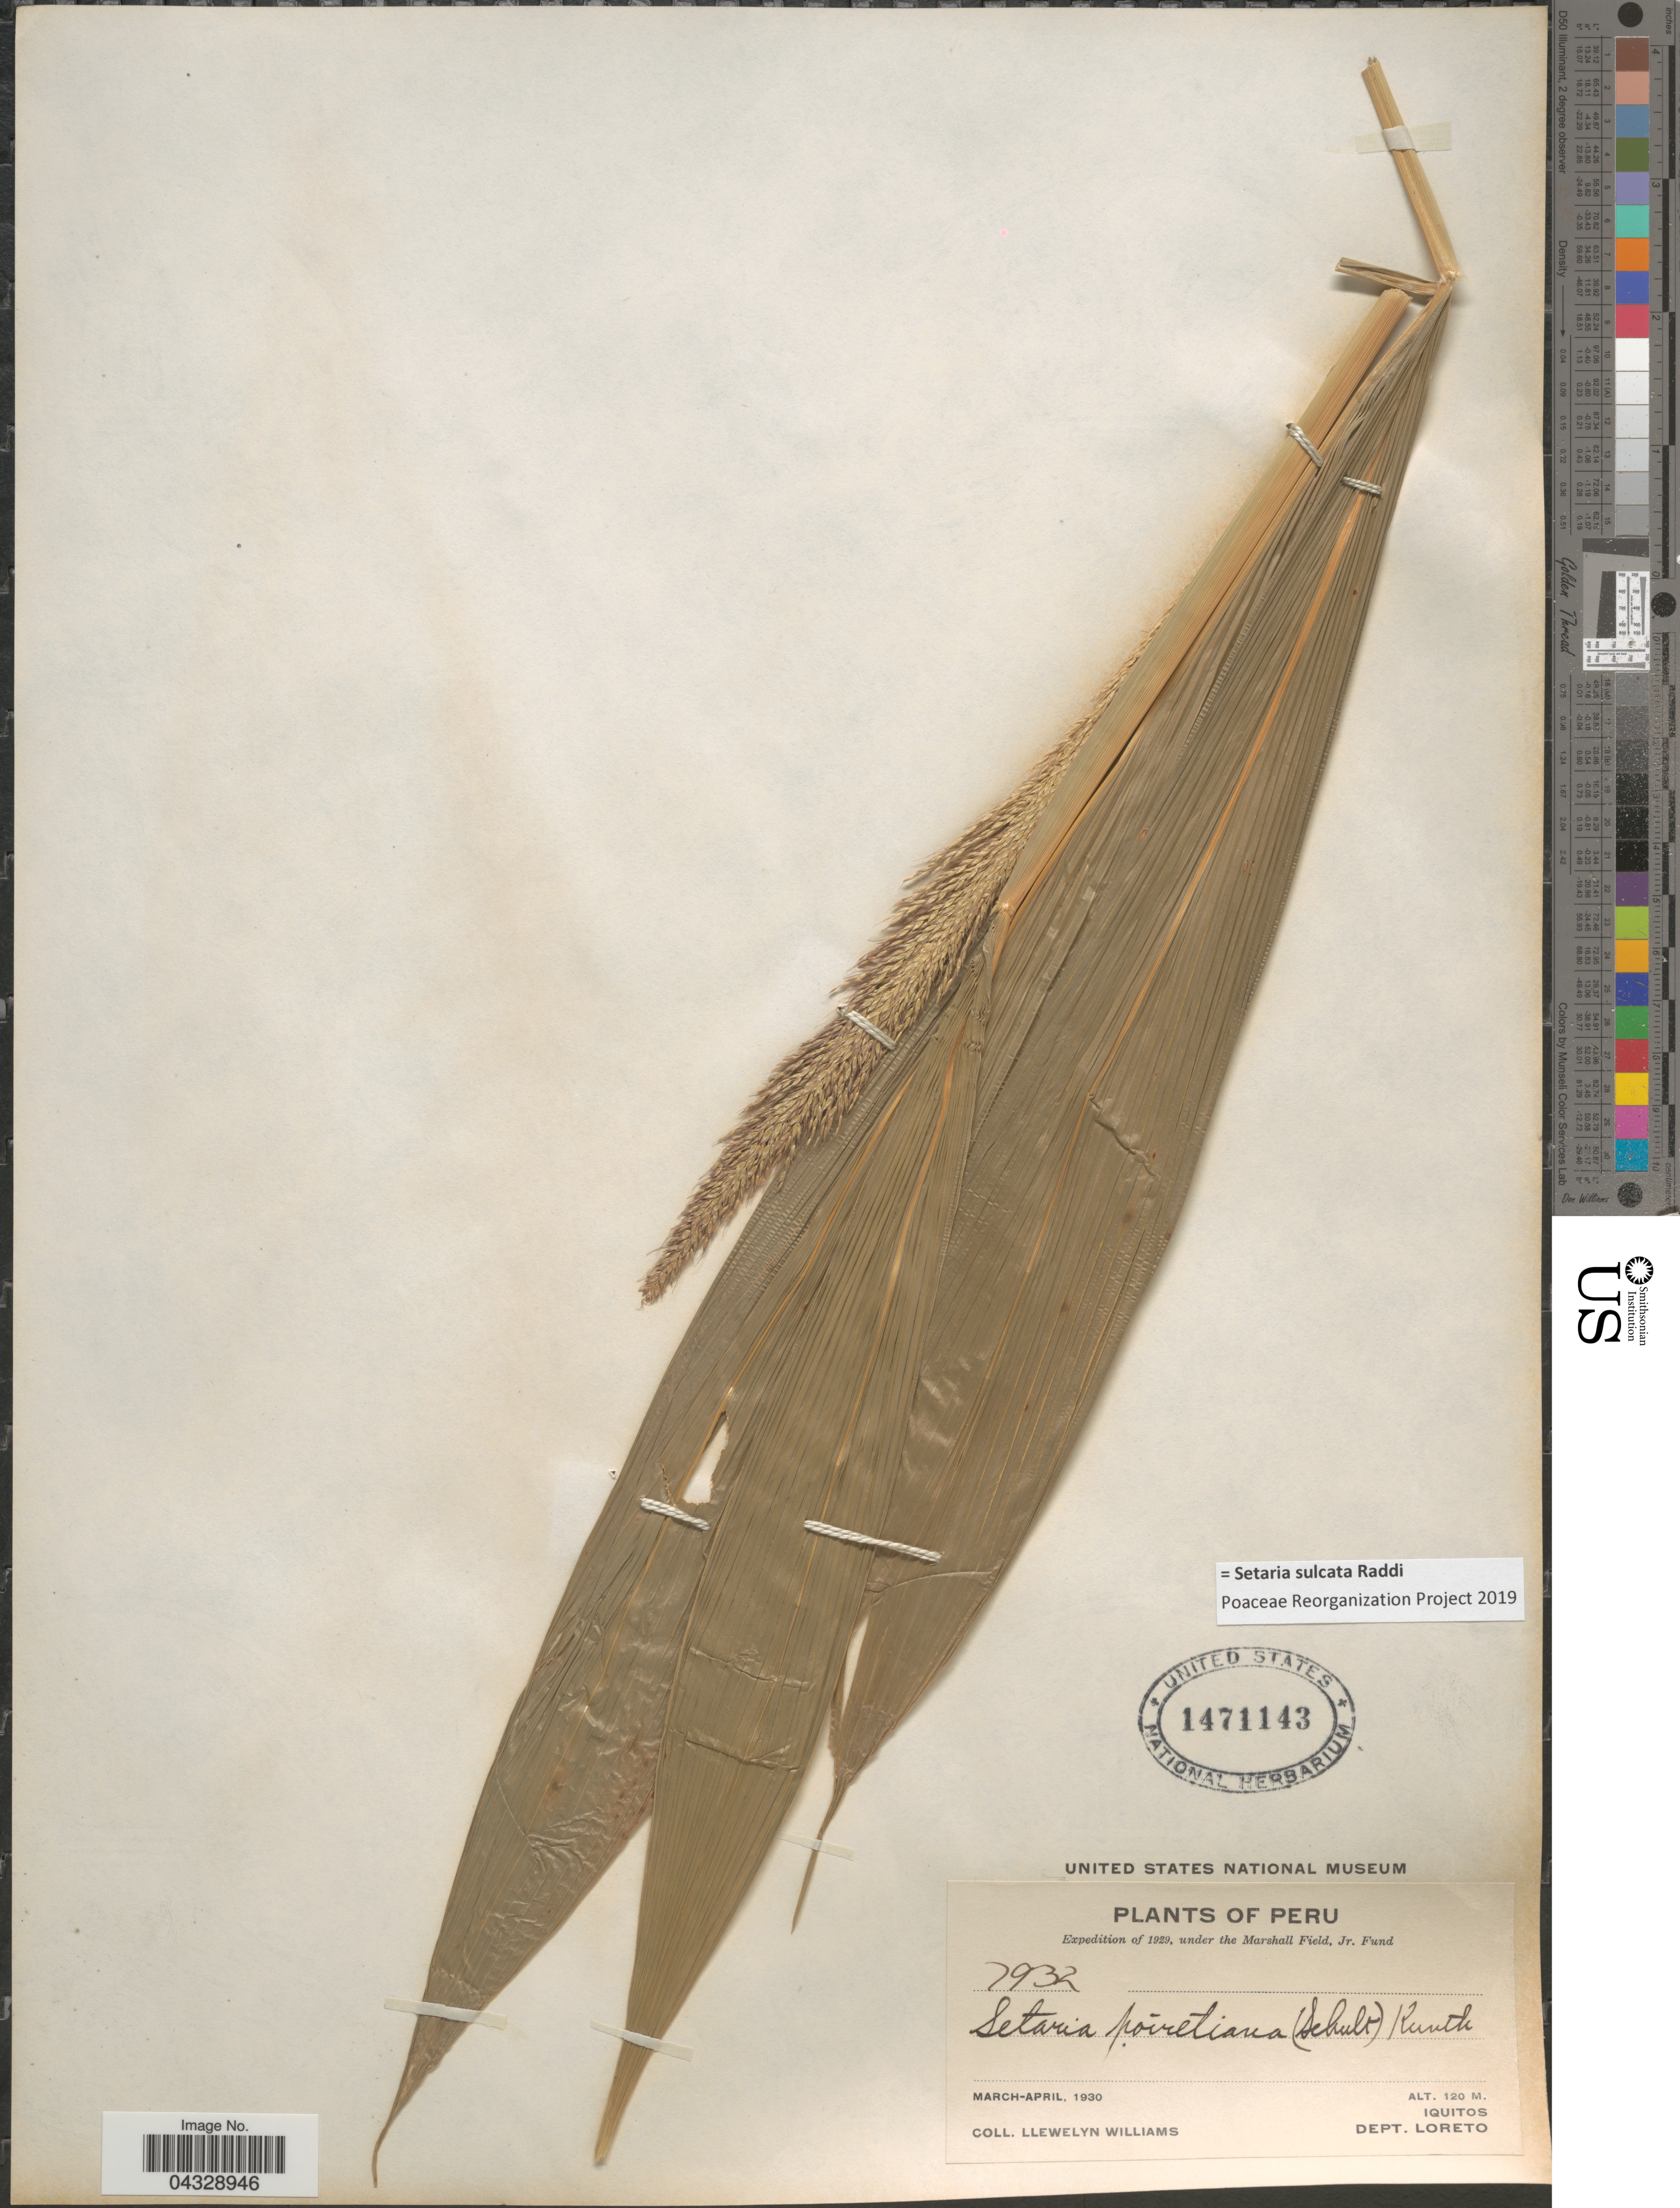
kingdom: Plantae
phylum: Tracheophyta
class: Liliopsida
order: Poales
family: Poaceae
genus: Setaria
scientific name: Setaria sulcata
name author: Raddi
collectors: Ll. Williams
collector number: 7932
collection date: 1930-03/1930-04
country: Peru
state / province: Loreto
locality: Expedition of 1929. Iuitos. Dept. Loreto.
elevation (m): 120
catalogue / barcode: US 1471143